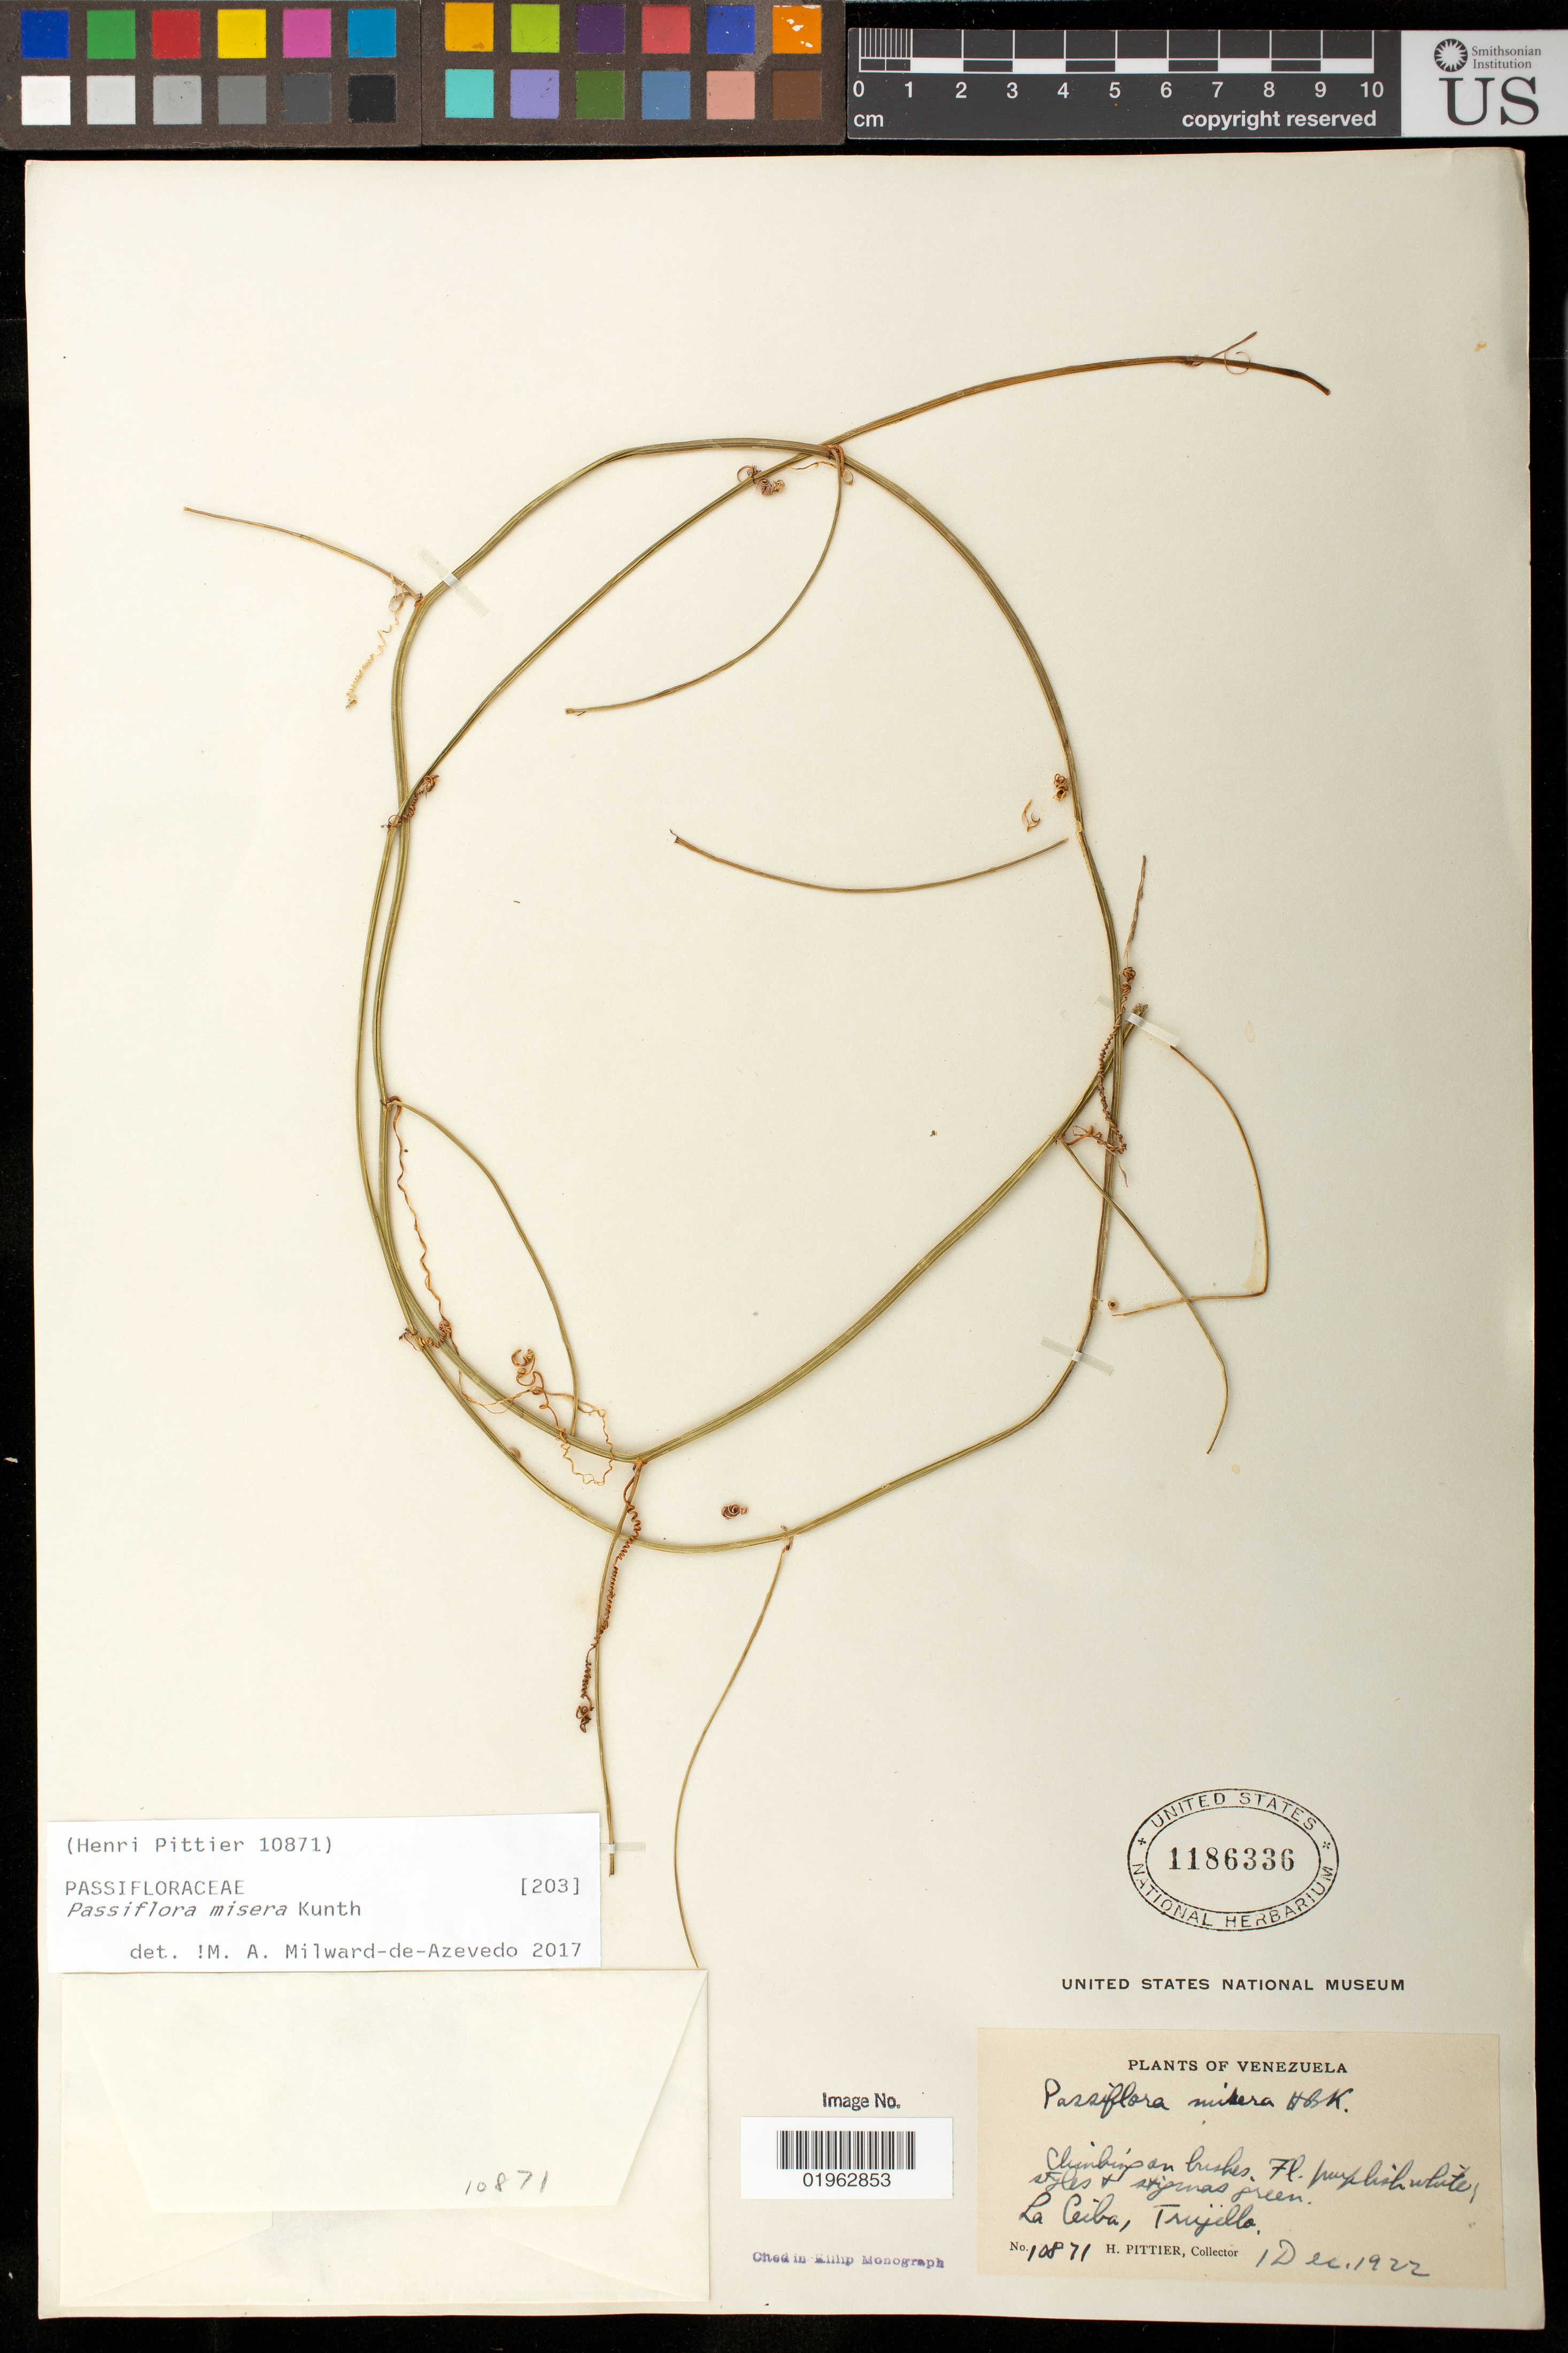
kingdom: Plantae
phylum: Tracheophyta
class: Magnoliopsida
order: Malpighiales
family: Passifloraceae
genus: Passiflora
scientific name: Passiflora misera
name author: Kunth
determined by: Azevedo, M. A. Milward de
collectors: H. F. Pittier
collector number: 10871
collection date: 1922-12-01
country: Venezuela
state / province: Trujillo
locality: La Ceiba, Trujillo.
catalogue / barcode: US 1186336